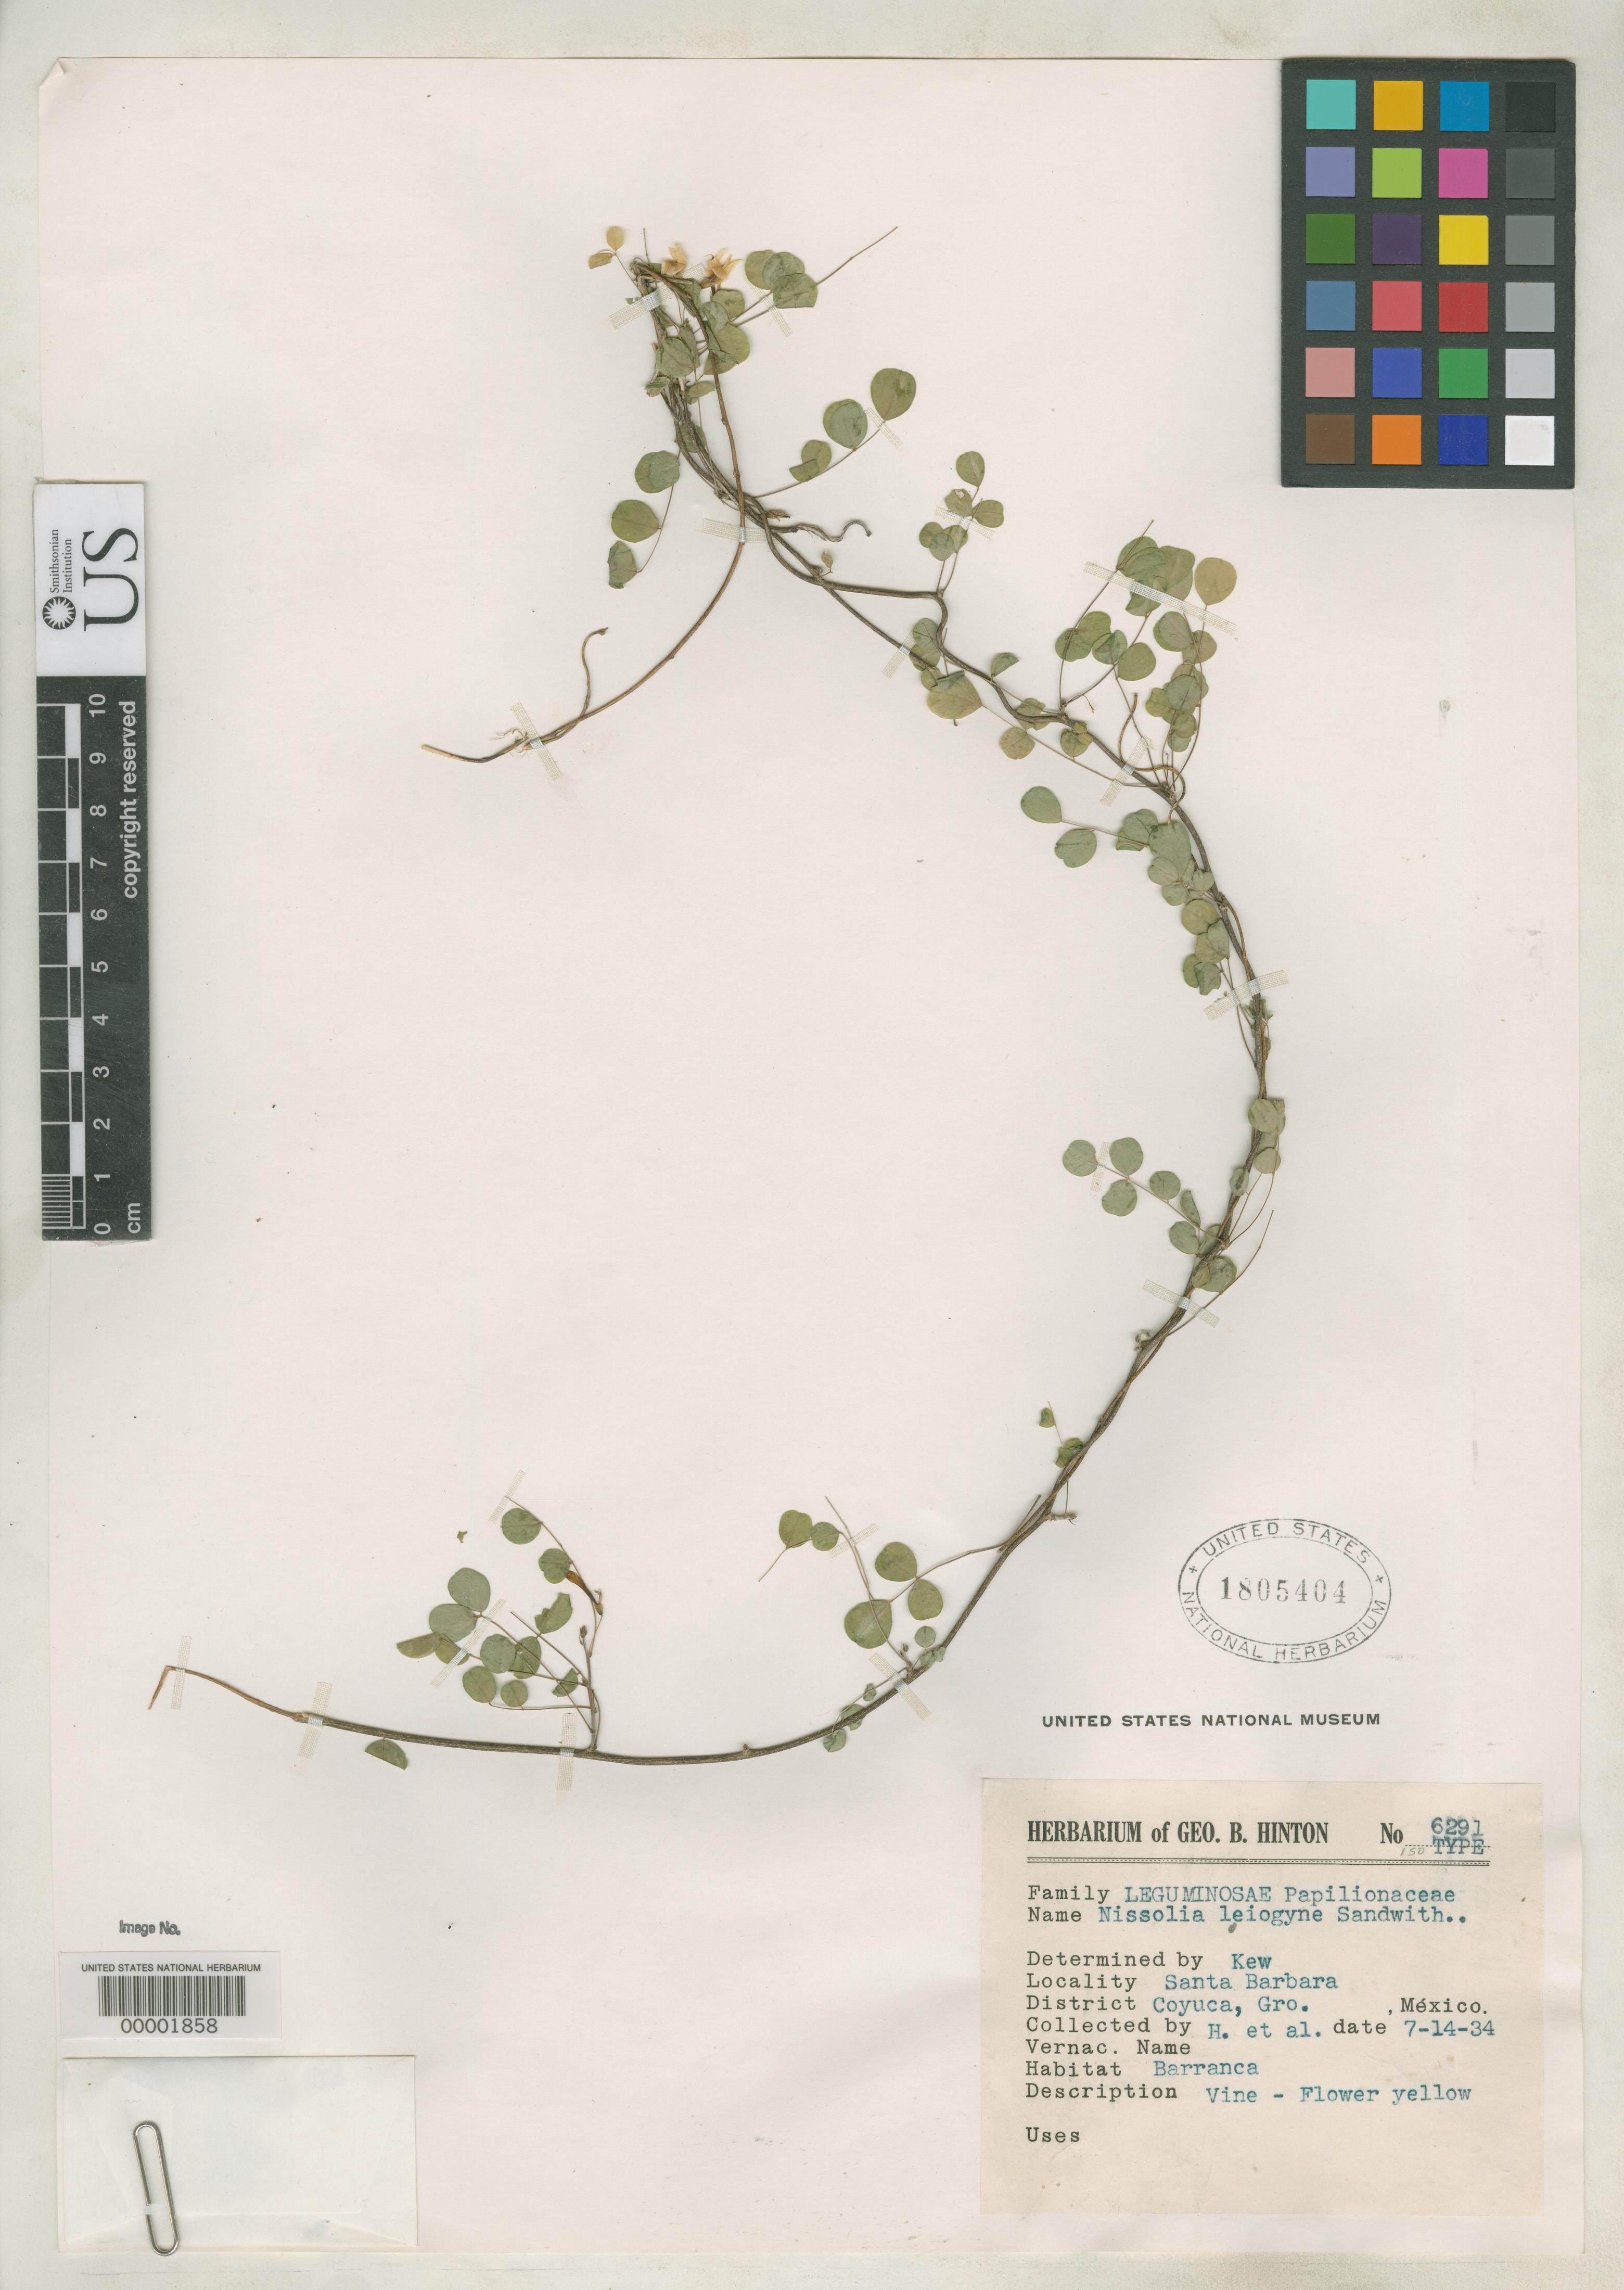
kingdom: Plantae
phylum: Tracheophyta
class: Magnoliopsida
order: Fabales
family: Fabaceae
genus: Nissolia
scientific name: Nissolia leiogyne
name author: Sandwith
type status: Isotype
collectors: G. B. Hinton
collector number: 6291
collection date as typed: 14 Jul 1934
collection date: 1934-07-14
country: Mexico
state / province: Guerrero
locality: Coyuca, Santa Barbara.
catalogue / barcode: US 1805404